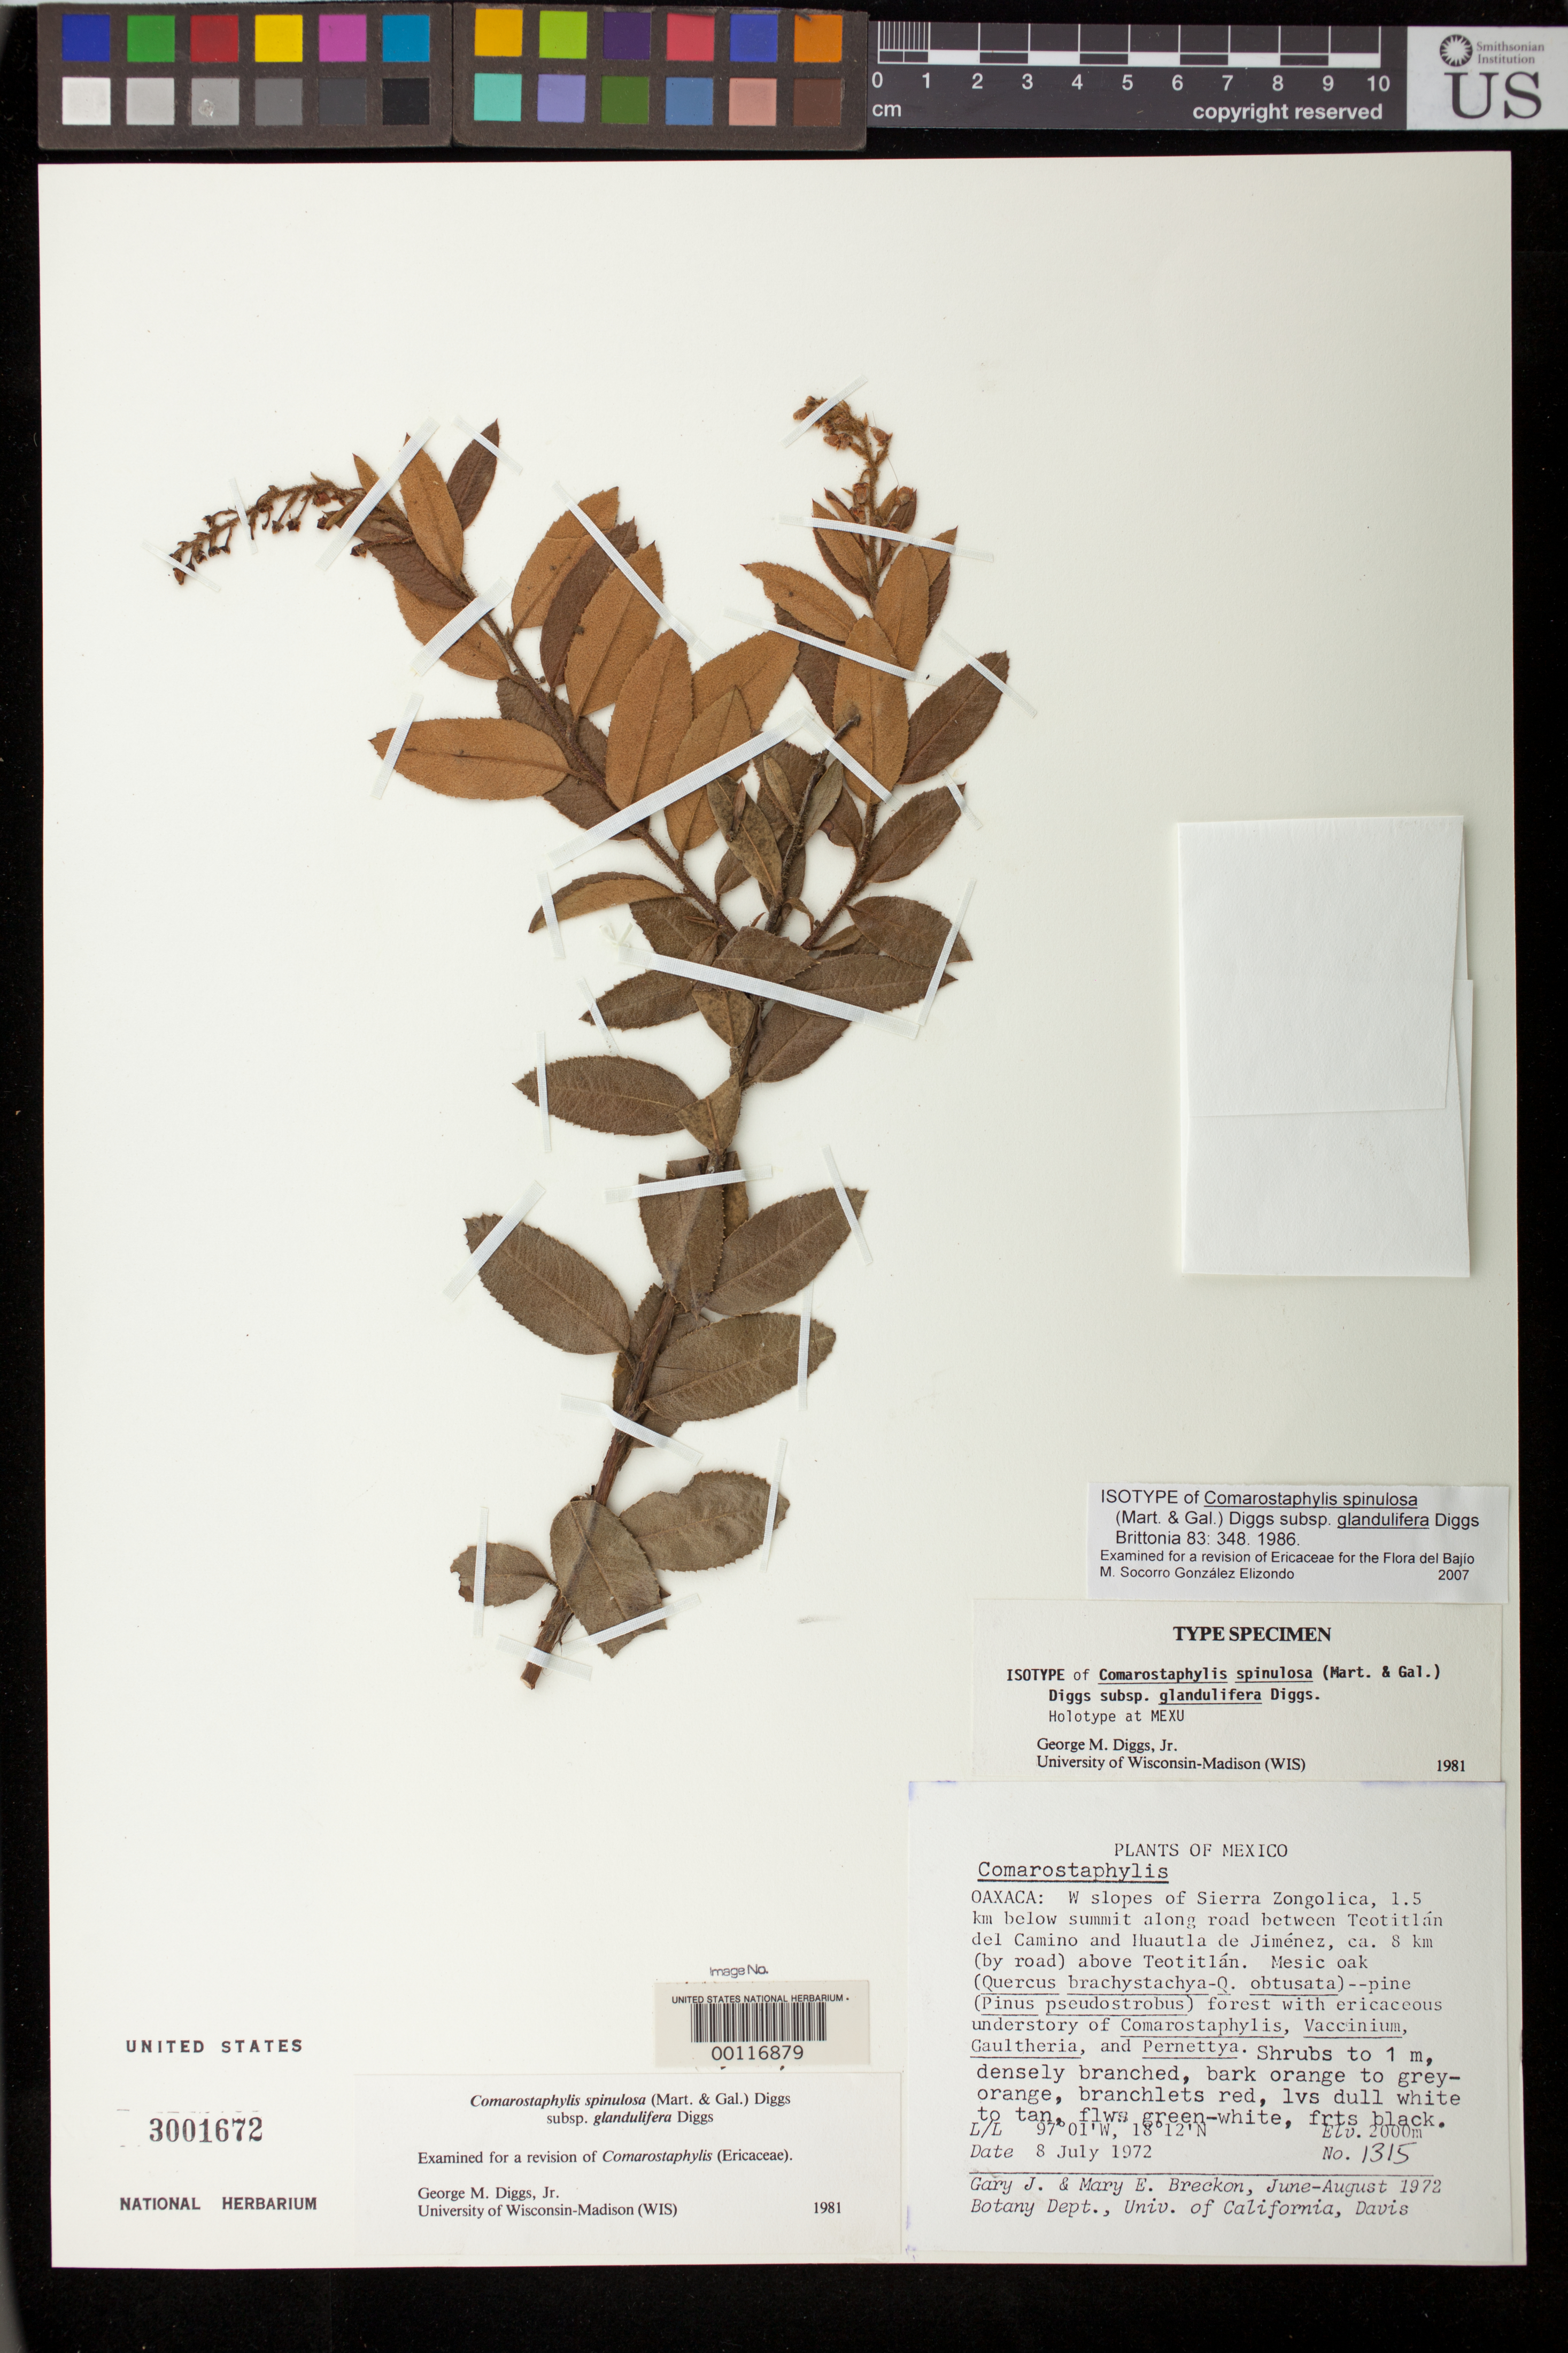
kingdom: Plantae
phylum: Tracheophyta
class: Magnoliopsida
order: Ericales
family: Ericaceae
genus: Comarostaphylis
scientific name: Comarostaphylis spinulosa subsp. glandulifera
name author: Diggs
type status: Isotype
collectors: G. J. Breckon & M. E. Breckon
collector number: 1315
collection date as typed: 08 Jul 1972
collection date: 1972-07-08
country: Mexico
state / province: Oaxaca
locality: W slopes of Sierra, 1.5 km below summit along road between Teotitlan del Camino and Huatla de Jimenez.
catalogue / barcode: US 3001672